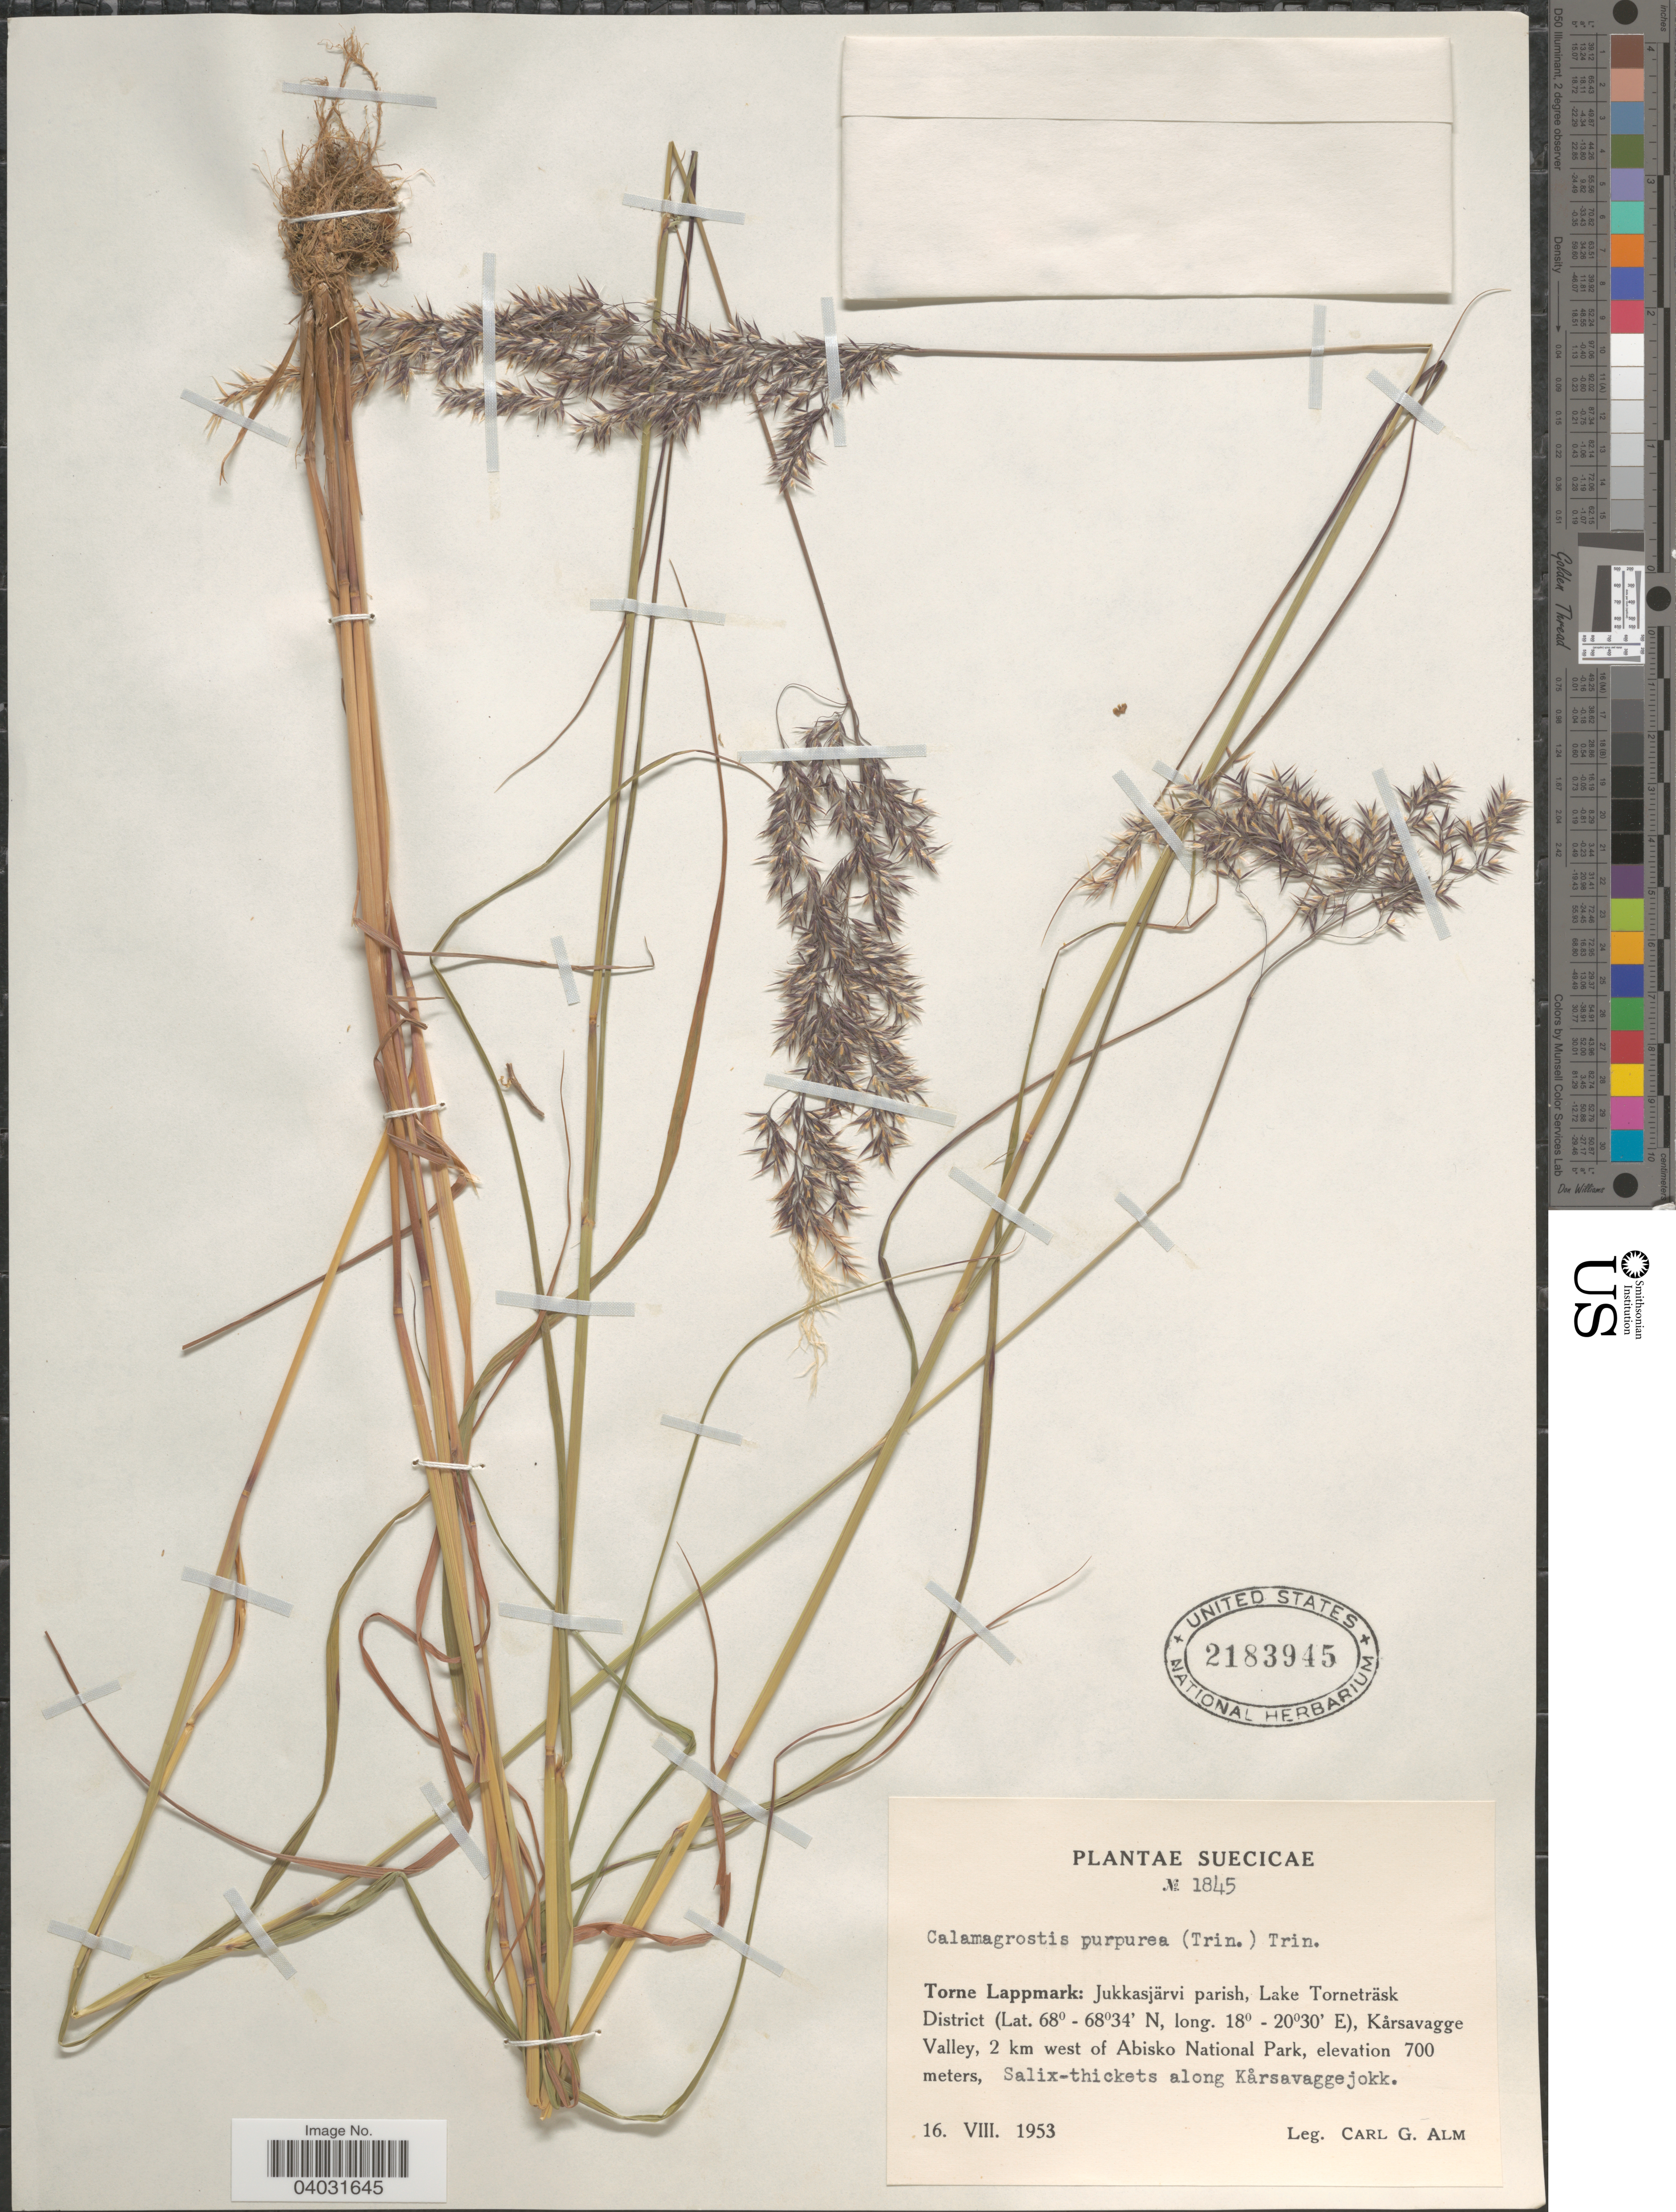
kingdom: Plantae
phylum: Tracheophyta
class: Liliopsida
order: Poales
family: Poaceae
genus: Calamagrostis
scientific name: Calamagrostis purpurea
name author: (Trin.) Trin.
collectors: C. G. Alm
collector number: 1845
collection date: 1953-08-16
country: Sweden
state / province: Norrbotten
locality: Suecicae. Torne Lappmark: Jukkasjärvi parish, Lake Torneträsk District, Kårsavagge Valley, 2 km west of Abisko National Park, along Kårsavaggejokk.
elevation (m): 700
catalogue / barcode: US 2183945